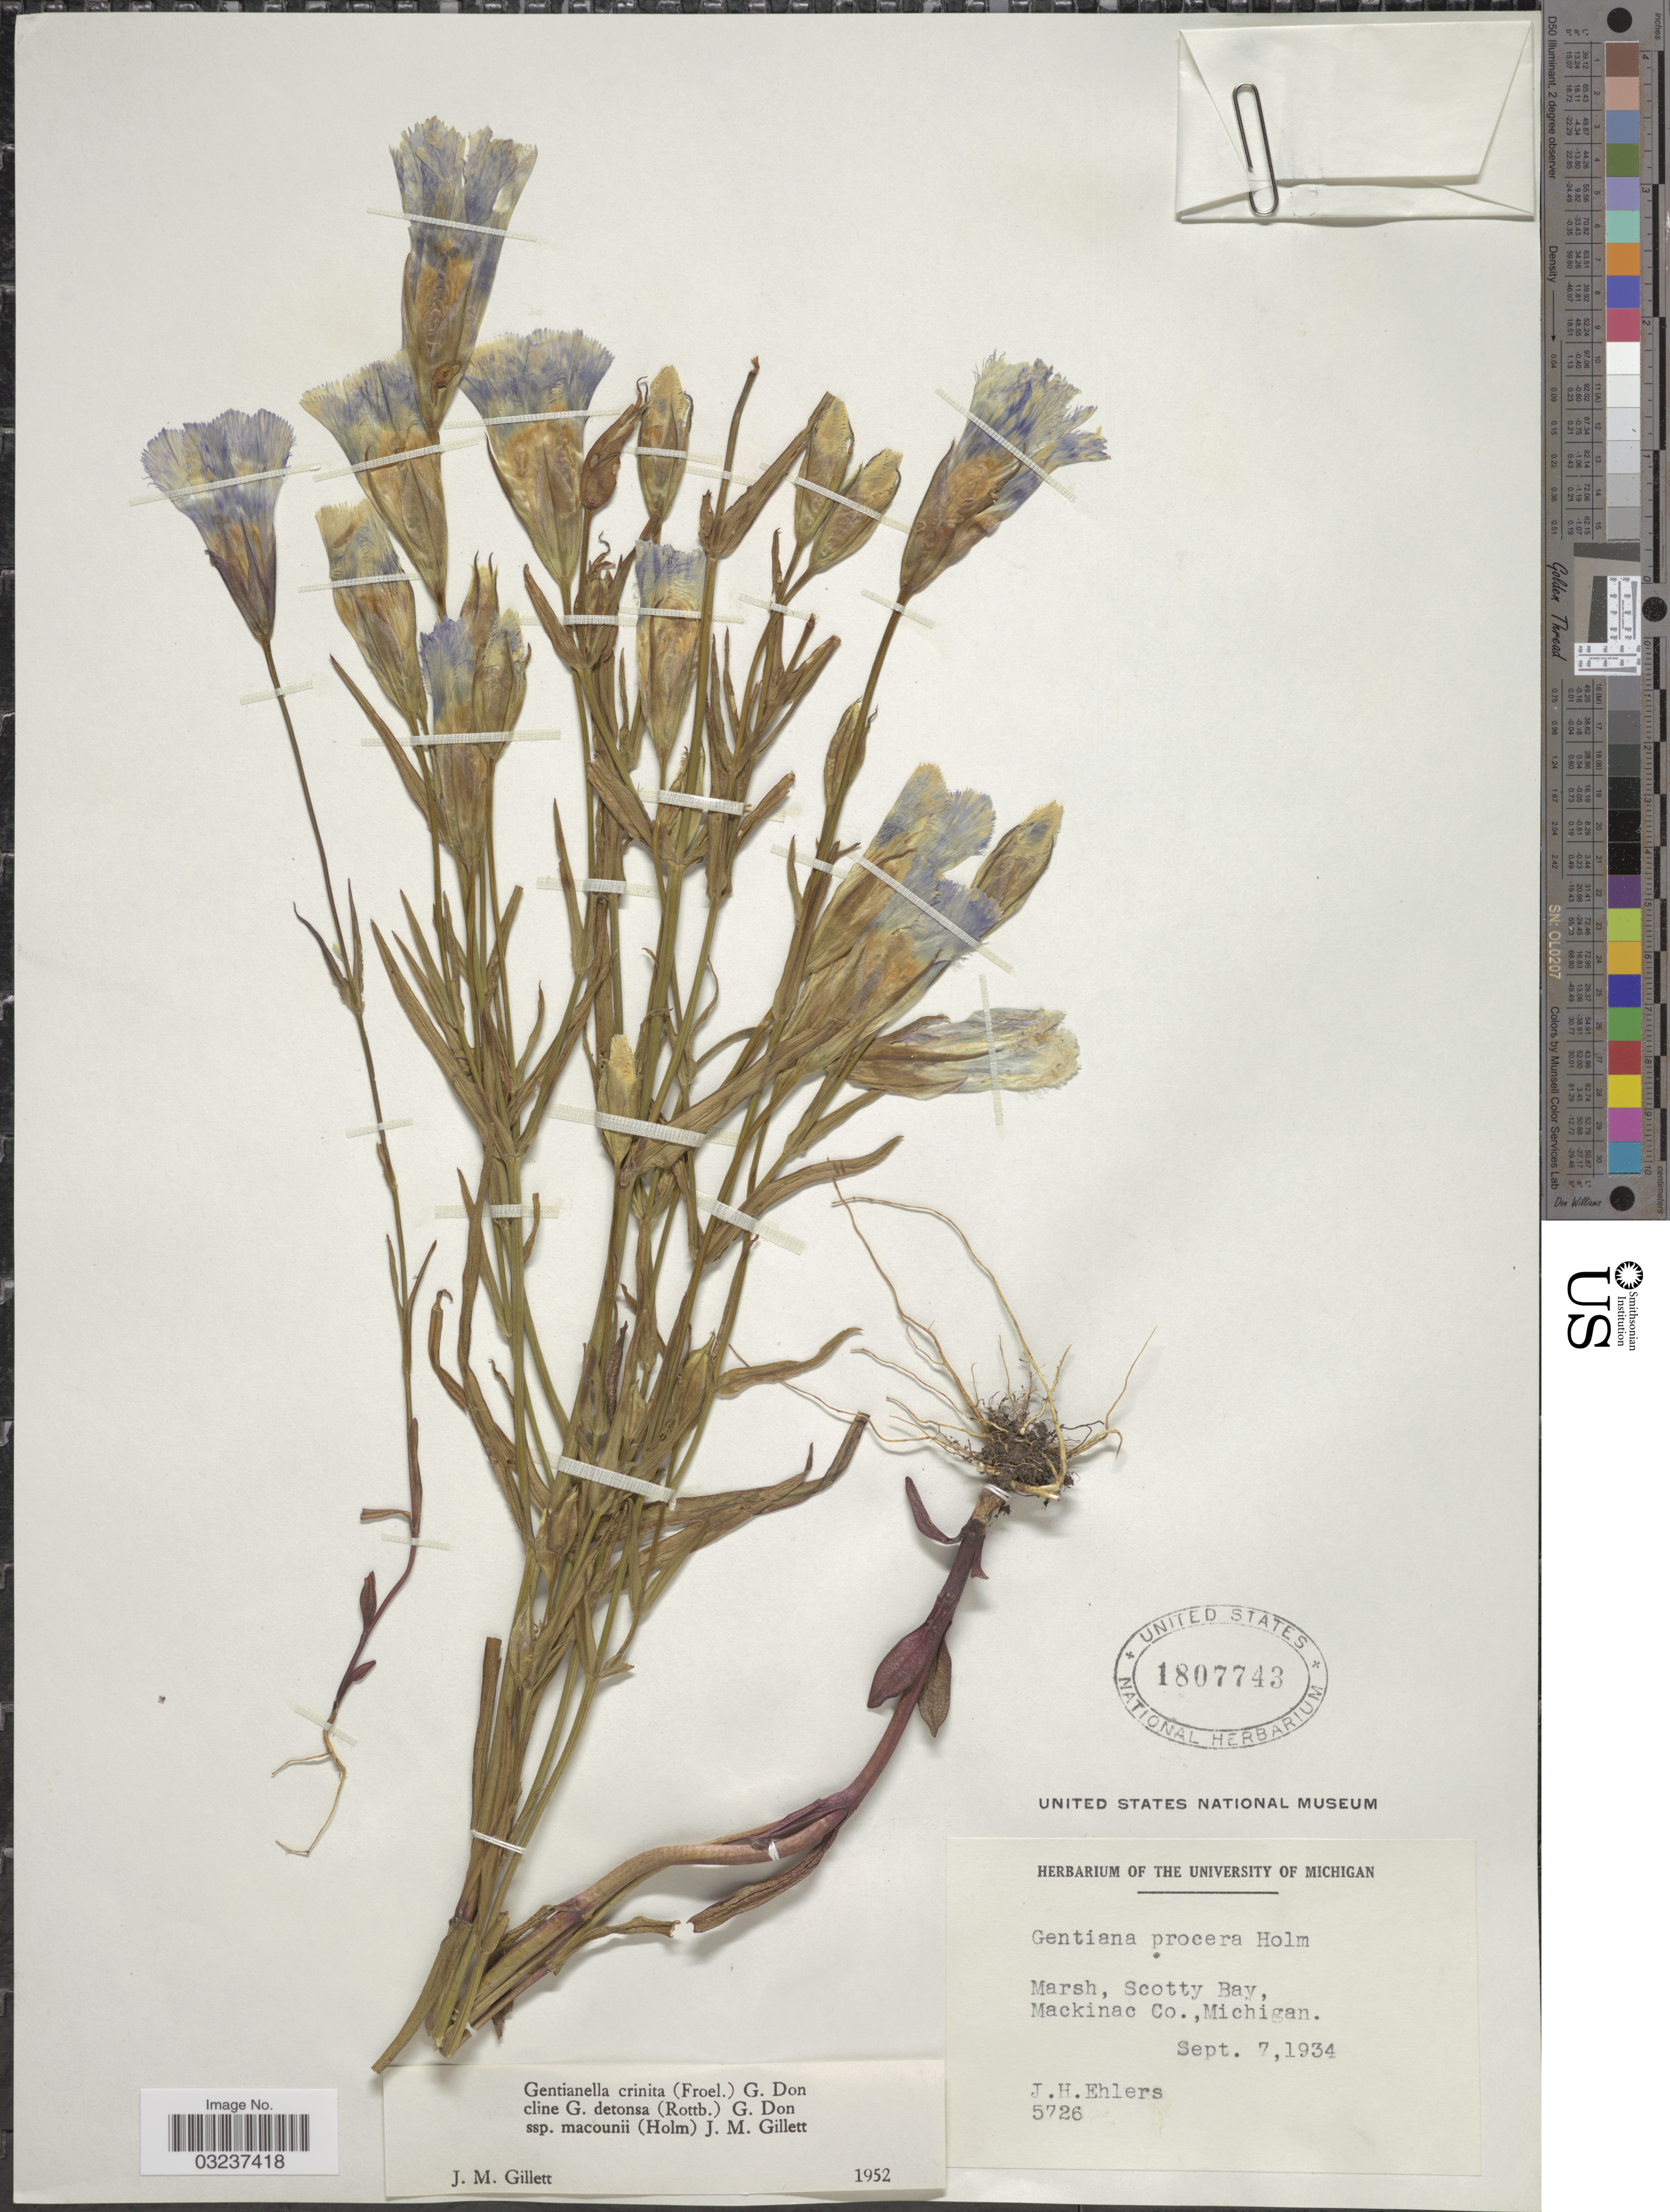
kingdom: Plantae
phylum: Tracheophyta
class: Magnoliopsida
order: Gentianales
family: Gentianaceae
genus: Gentianella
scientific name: Gentianella crinita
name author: (Froel.) G. Don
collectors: J. H. Ehlers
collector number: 5726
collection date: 1934-09-07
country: United States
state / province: Michigan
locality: Marsh, Scotty Bay, Mackinac Co.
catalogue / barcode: US 1807743